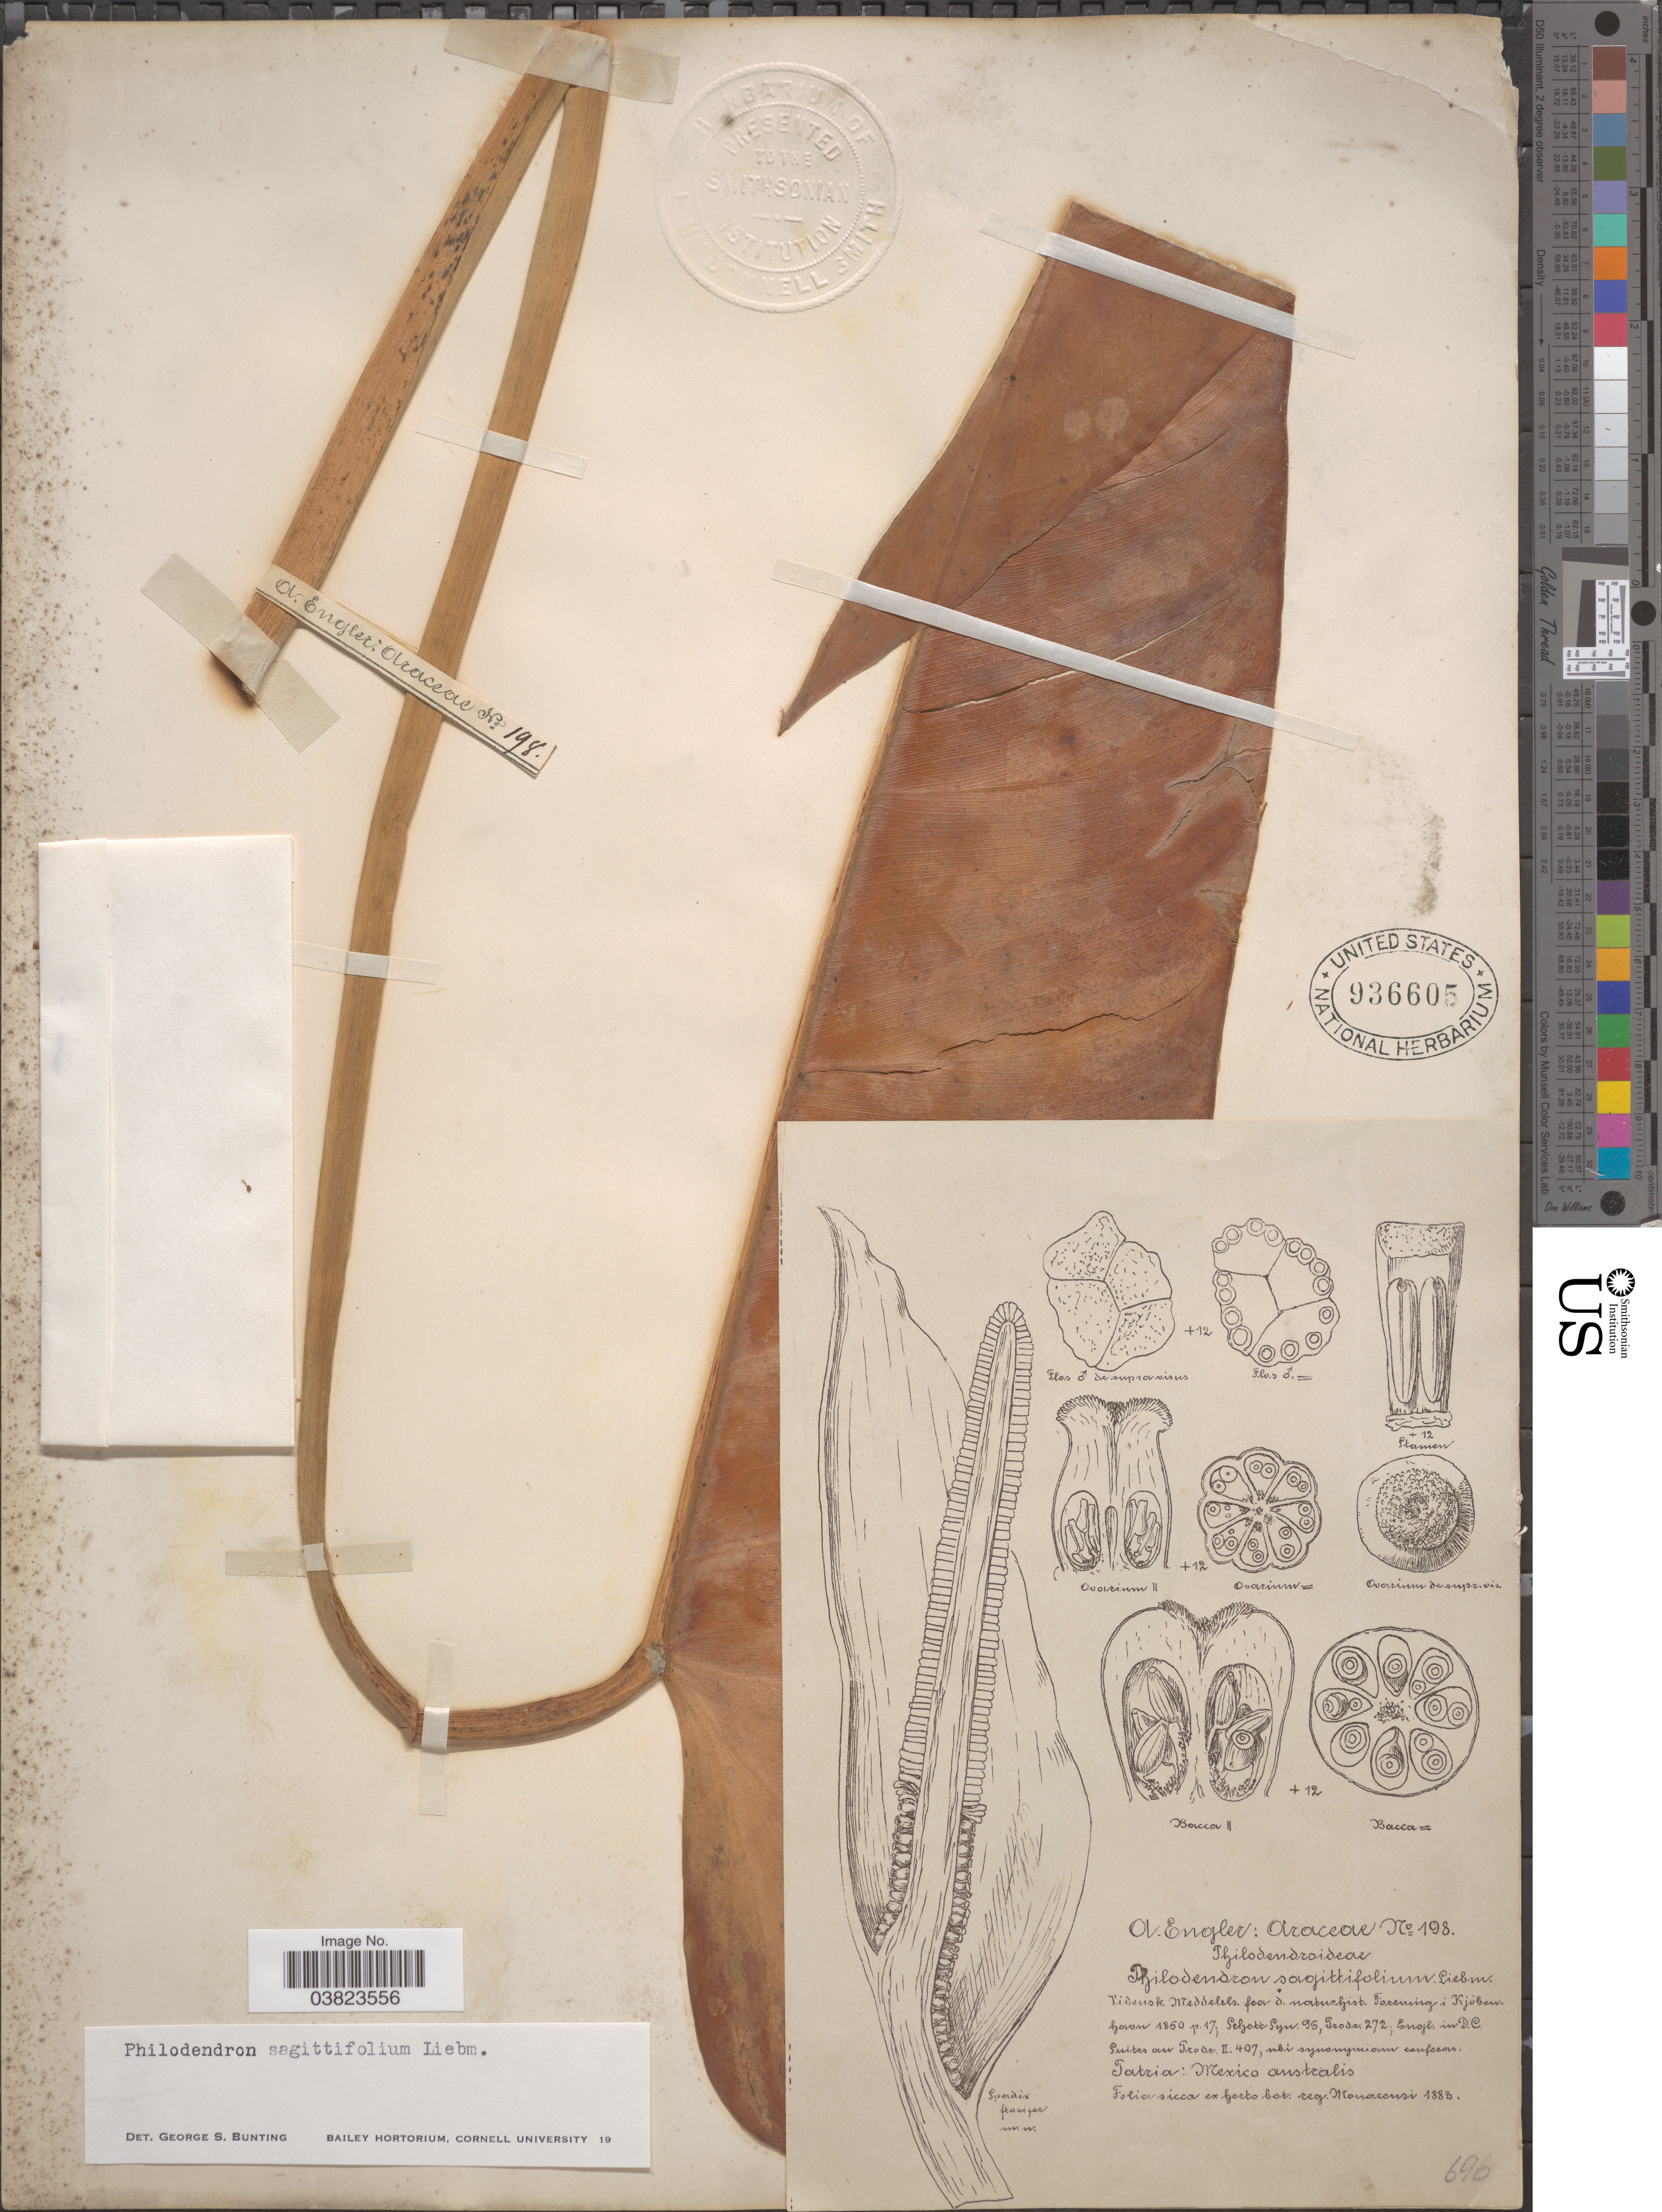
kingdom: Plantae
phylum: Tracheophyta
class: Liliopsida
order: Alismatales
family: Araceae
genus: Philodendron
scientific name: Philodendron sagittifolium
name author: Liebm.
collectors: A. Engler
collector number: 198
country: Mexico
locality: Mexico australis.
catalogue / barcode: US 936605